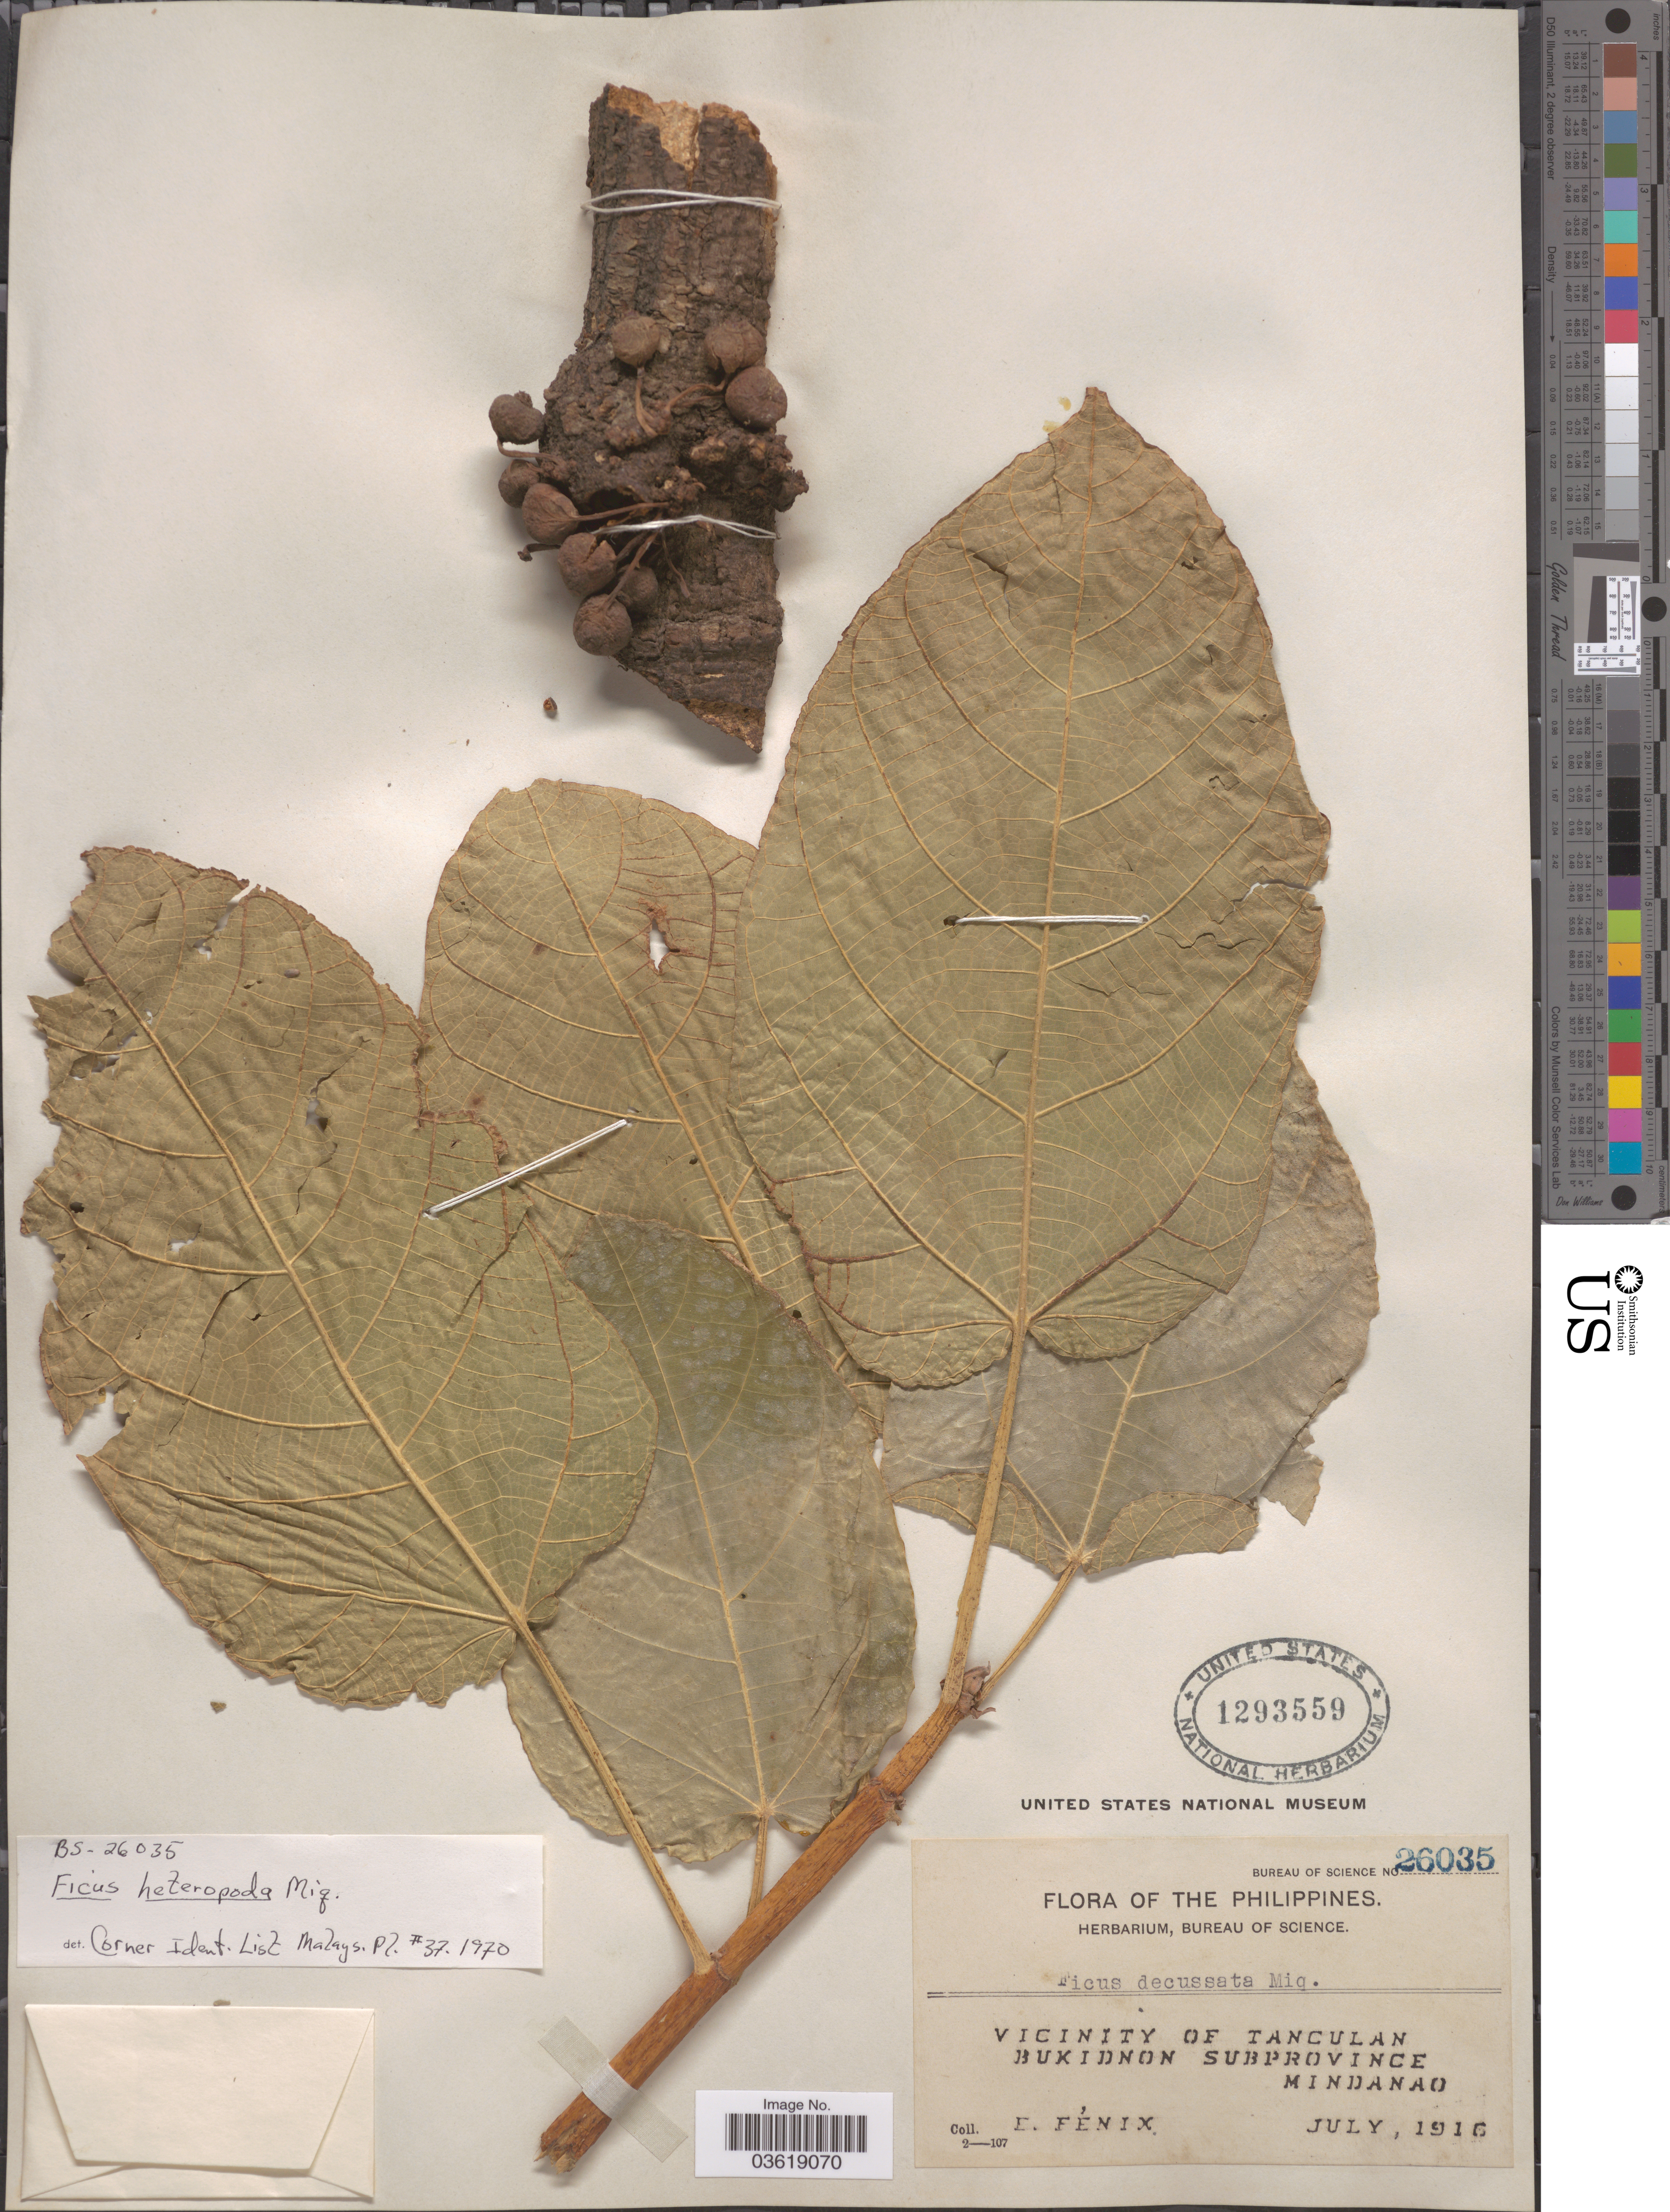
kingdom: Plantae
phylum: Tracheophyta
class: Magnoliopsida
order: Rosales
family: Moraceae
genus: Ficus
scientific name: Ficus heteropoda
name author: Miq.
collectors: E. Fénix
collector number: Bureau of Science 26035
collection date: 1916-07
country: Philippines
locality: Vicinity of Tanculan. Bukidnon Subprovince, Mindanao.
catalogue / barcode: US 1293559